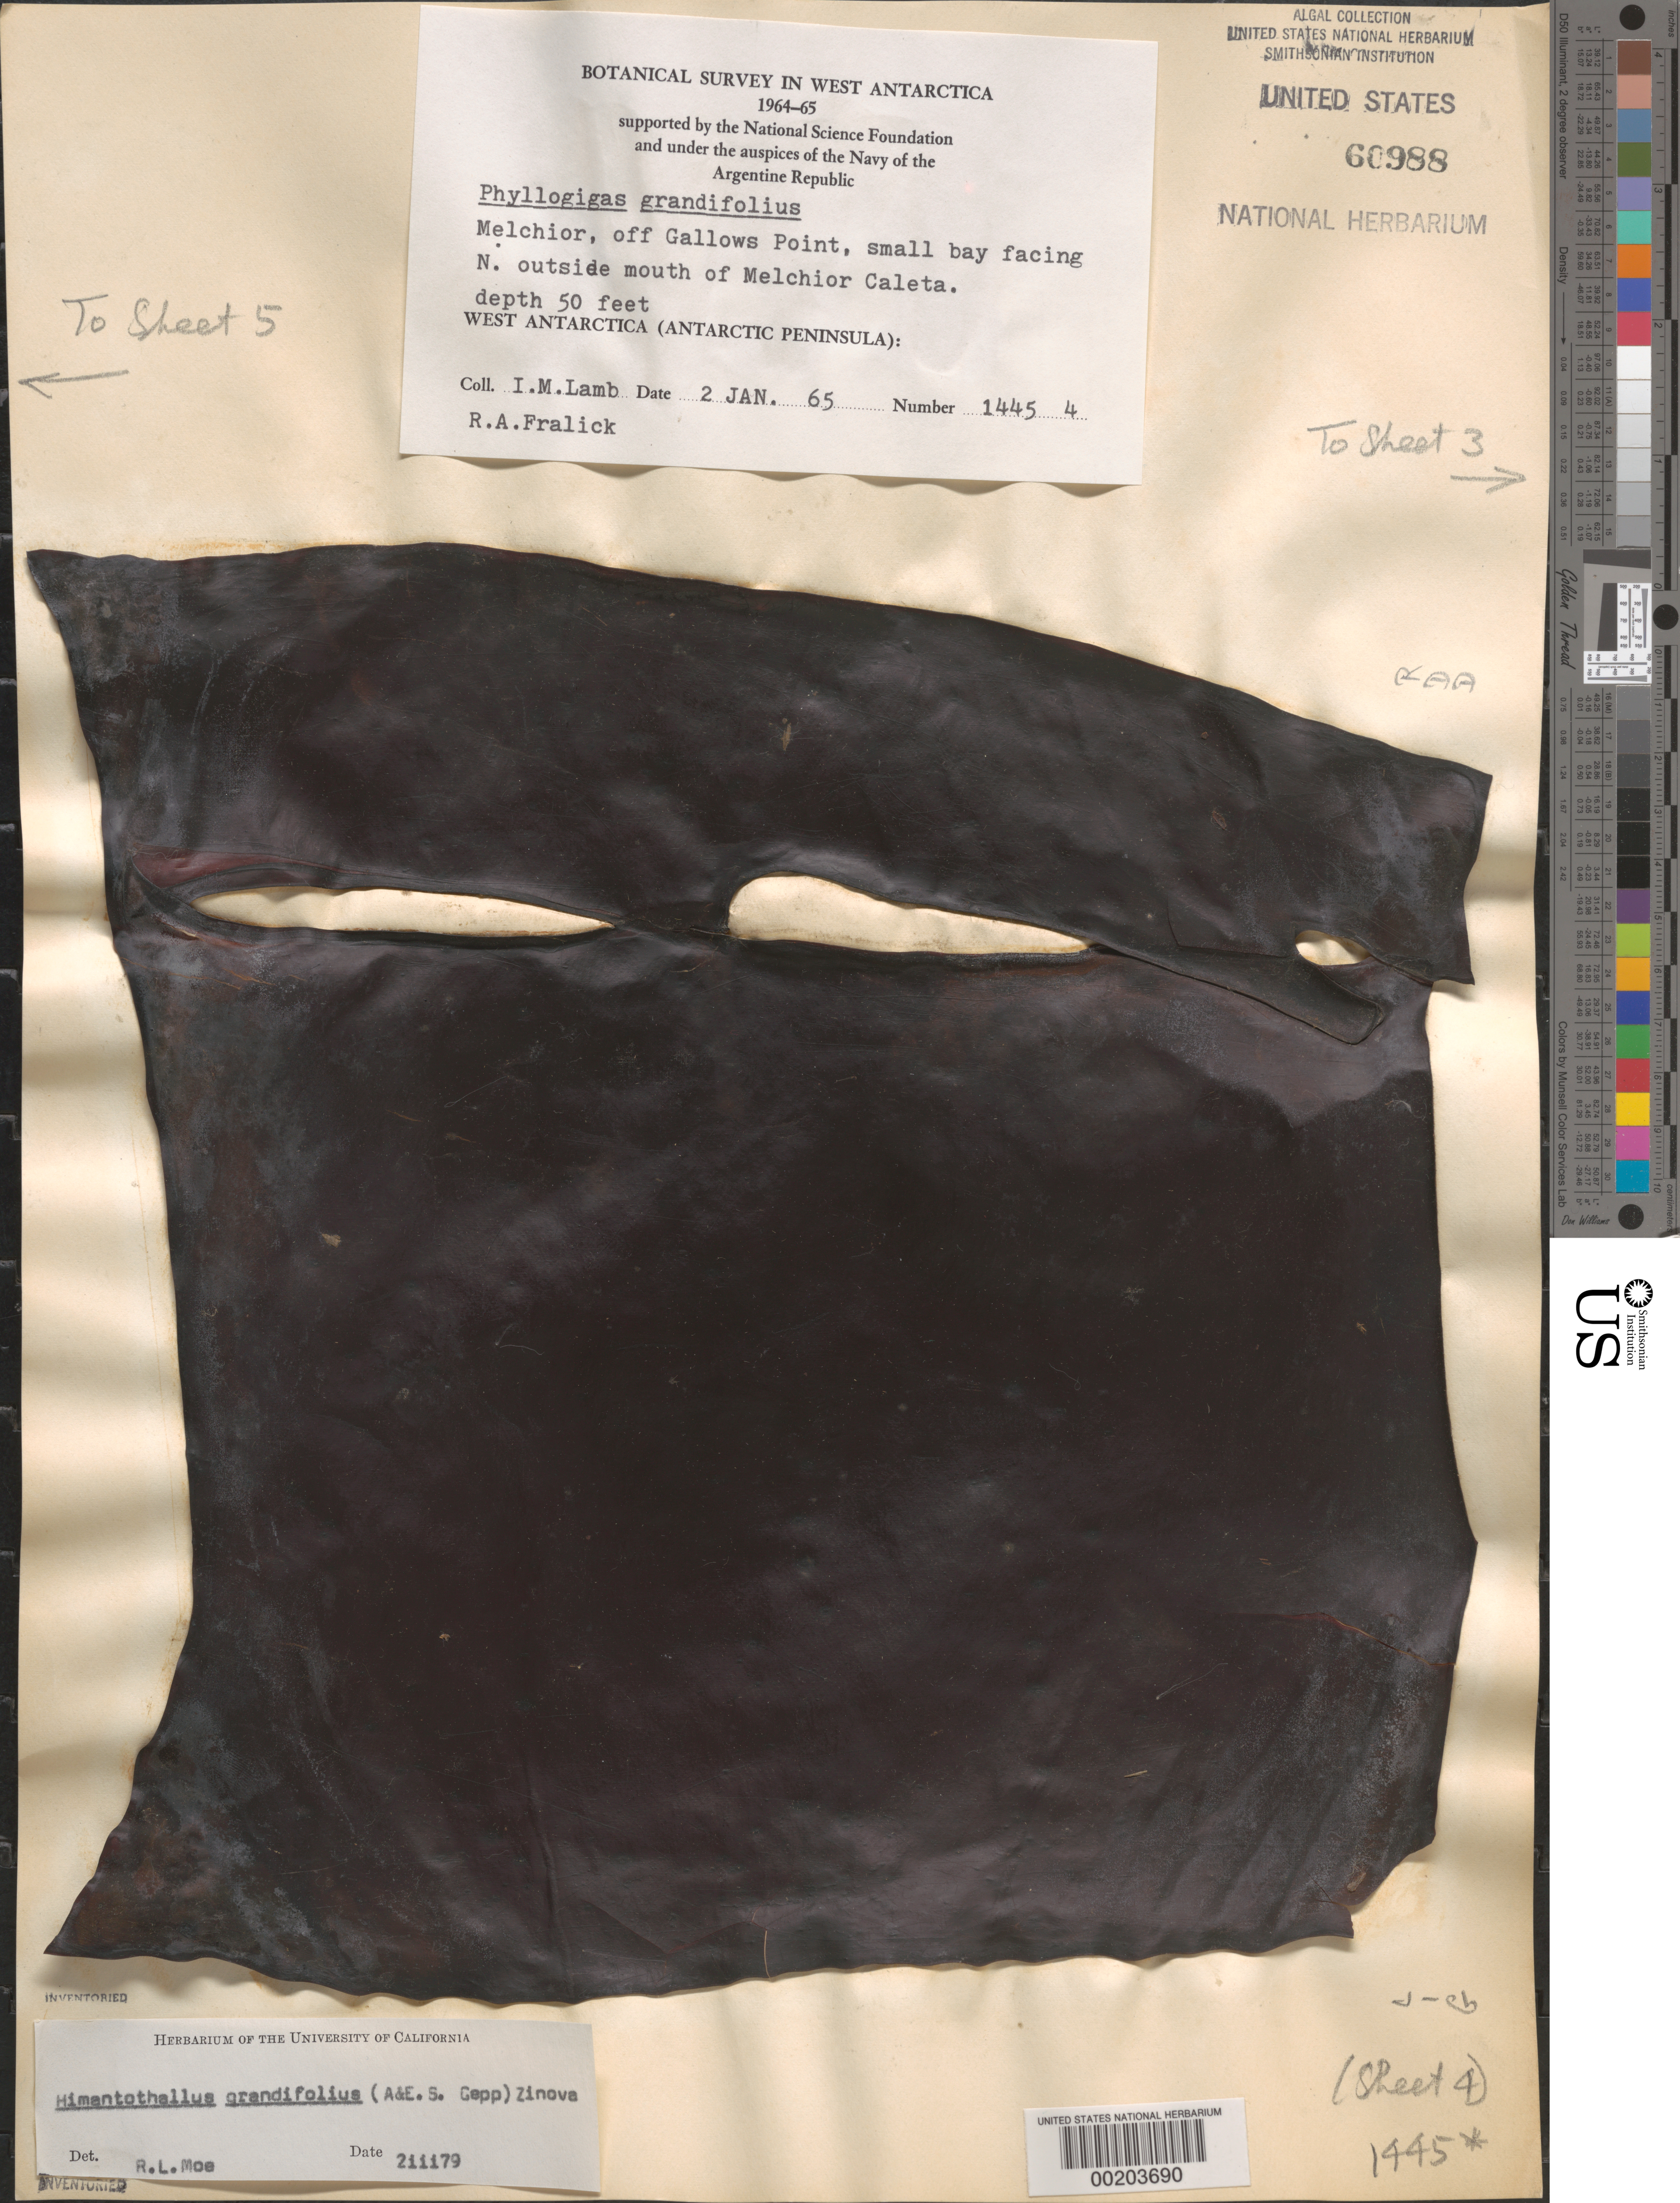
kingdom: Chromista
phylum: Ochrophyta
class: Phaeophyceae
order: Desmarestiales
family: Desmarestiaceae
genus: Himantothallus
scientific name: Himantothallus grandifolius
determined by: Moe, R. L.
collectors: I. M. Lamb & R. Fralick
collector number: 1445-4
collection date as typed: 02 Jan 1965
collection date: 1965-01-02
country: Antarctica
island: Gamma Island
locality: Off Gallows Point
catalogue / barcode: US 60988